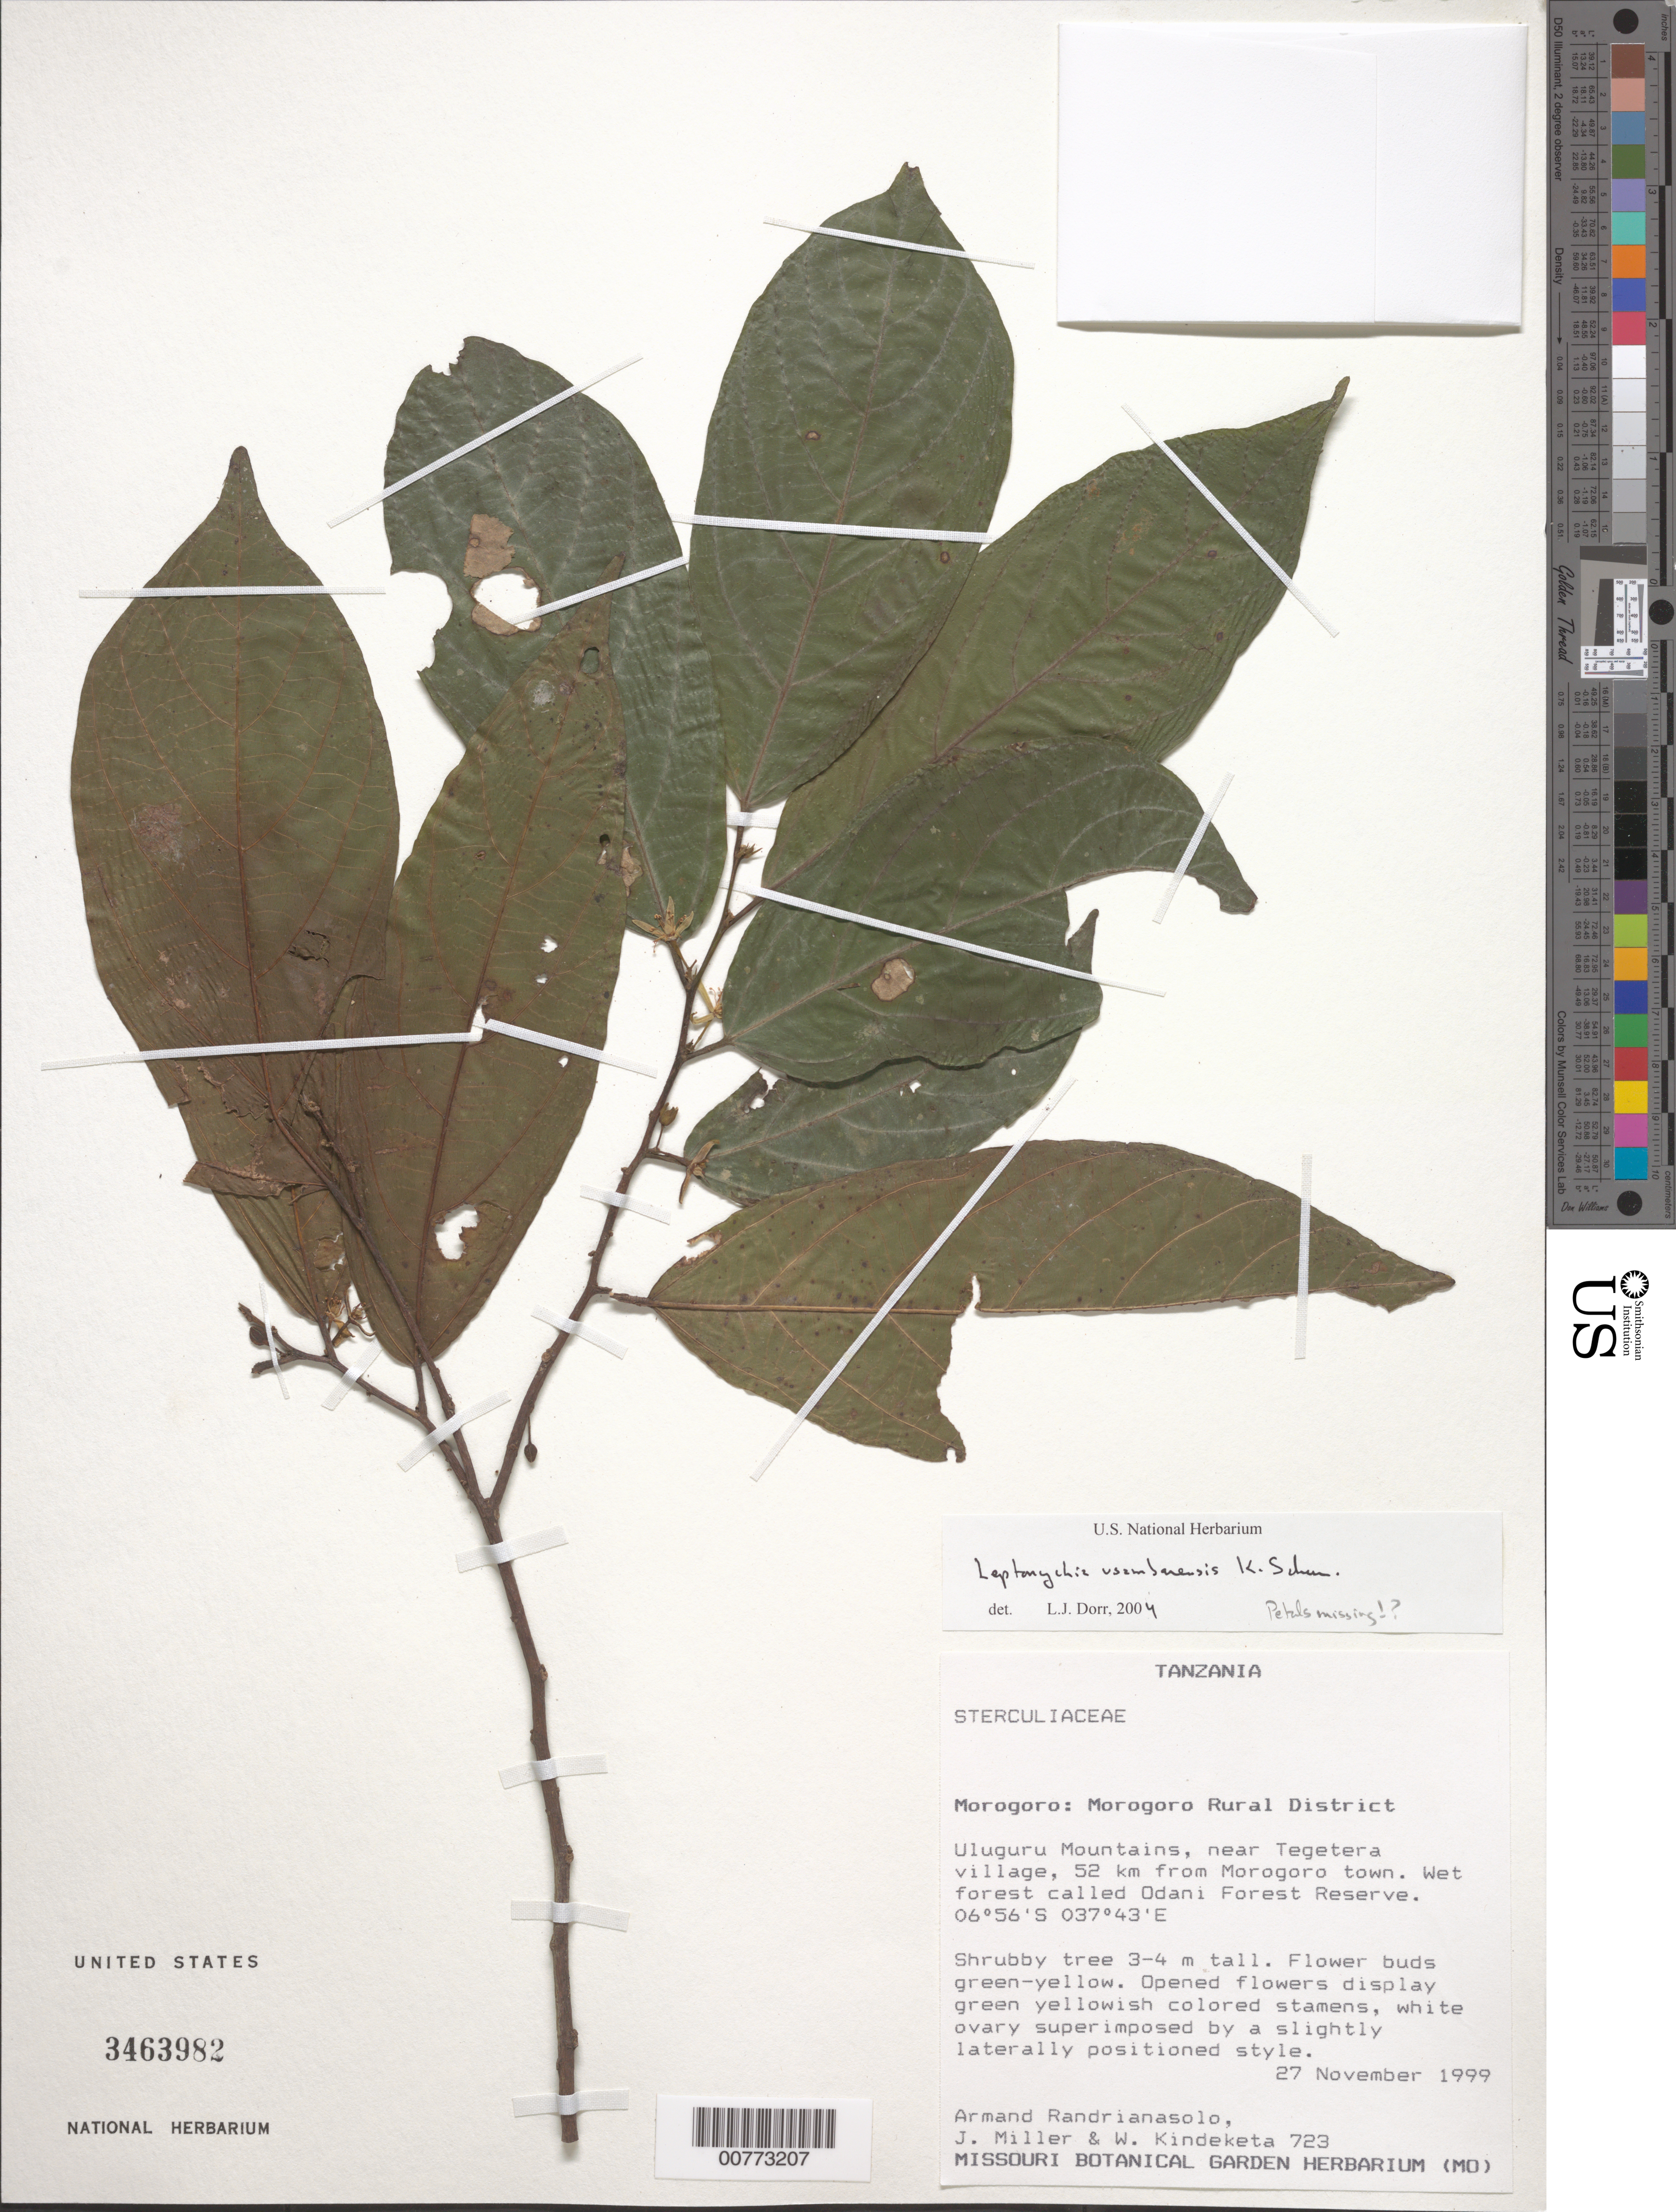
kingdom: Plantae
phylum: Tracheophyta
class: Magnoliopsida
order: Malvales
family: Malvaceae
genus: Leptonychia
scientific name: Leptonychia usambarensis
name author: K. Schum.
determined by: Dorr, L. J., (BOT), Smithsonian Institution - National Museum of Natural History (UNITED STATES)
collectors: A. Randrianasolo, J. Miller & W. Kindeketa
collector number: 723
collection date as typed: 27 Nov 1999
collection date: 1999-11-27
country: Tanzania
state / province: Morogoro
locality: Morogoro Rural Sistrict. Uluguru Mountains, near Tegetera village, 52 km from Morogoro town. Odani Forest Reserve.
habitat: Wet forest.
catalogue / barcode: US 3463982